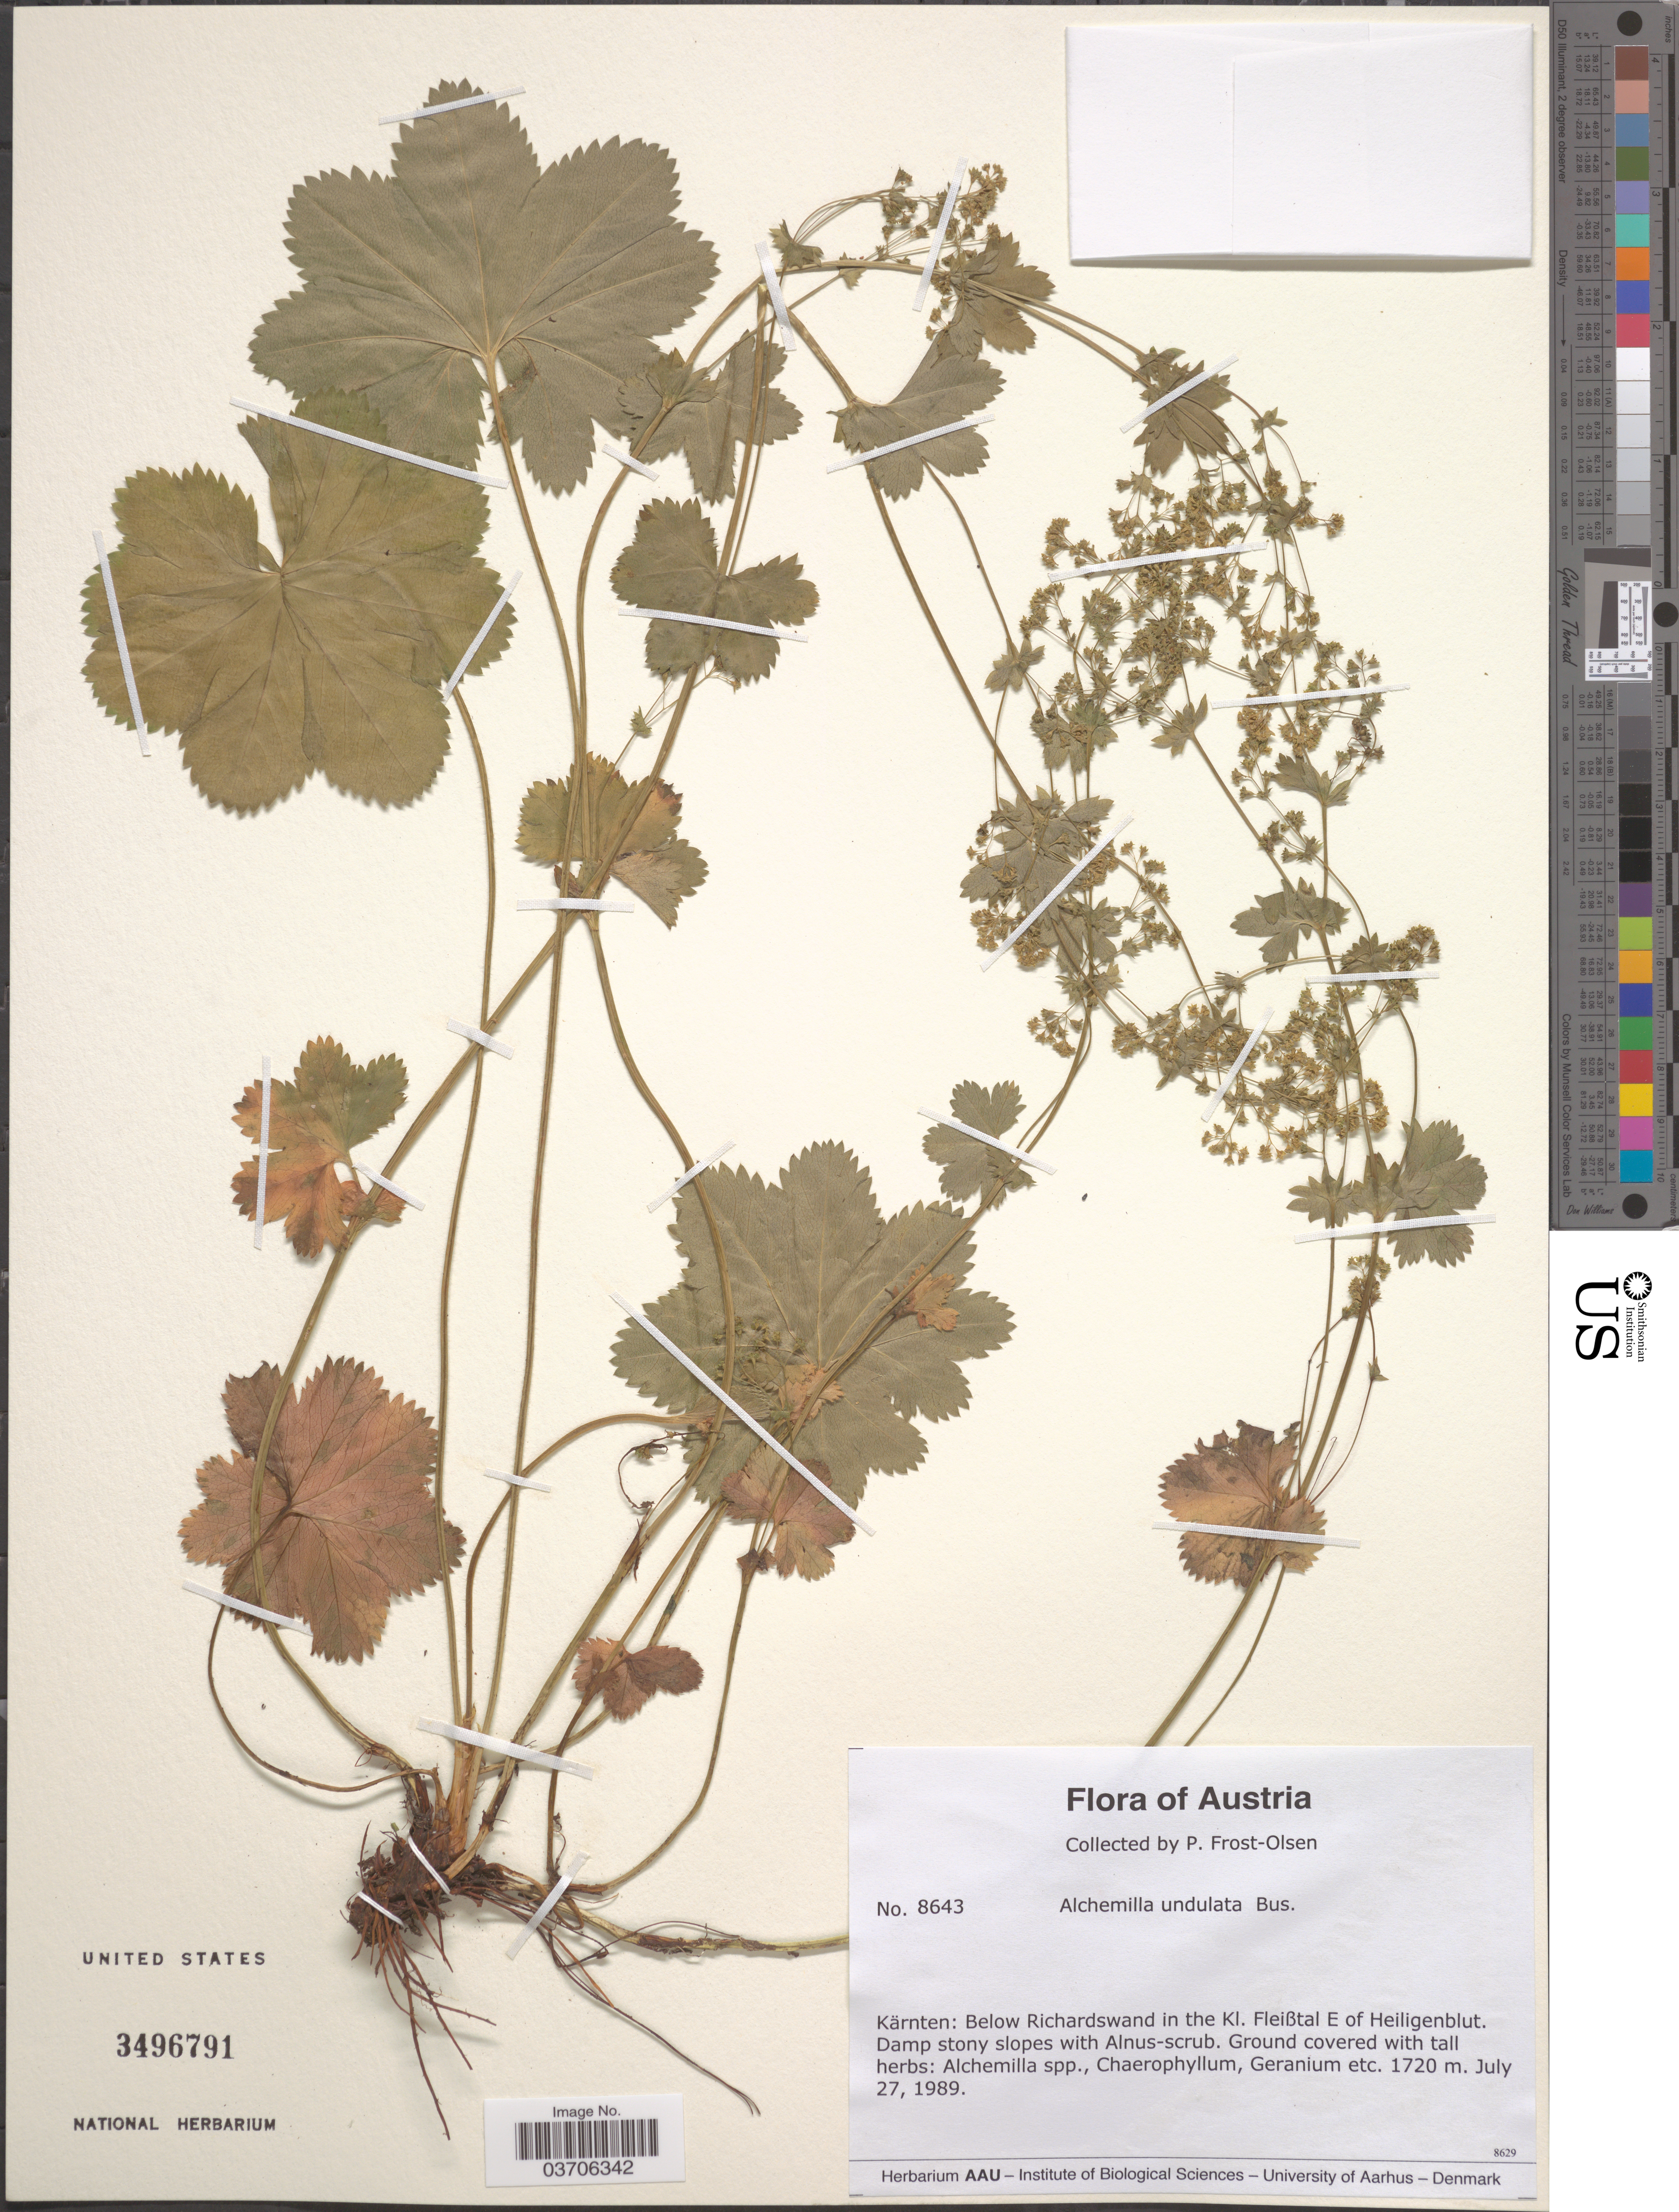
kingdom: Plantae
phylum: Tracheophyta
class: Magnoliopsida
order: Rosales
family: Rosaceae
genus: Alchemilla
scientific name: Alchemilla undulata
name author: Buser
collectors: P. Frost-Olsen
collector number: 8643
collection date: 1989-07-27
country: Austria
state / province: Karnten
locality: Below Richardswand in the Kl. Fleißtal E of Heilligenblut.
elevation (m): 1720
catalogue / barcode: US 3496791